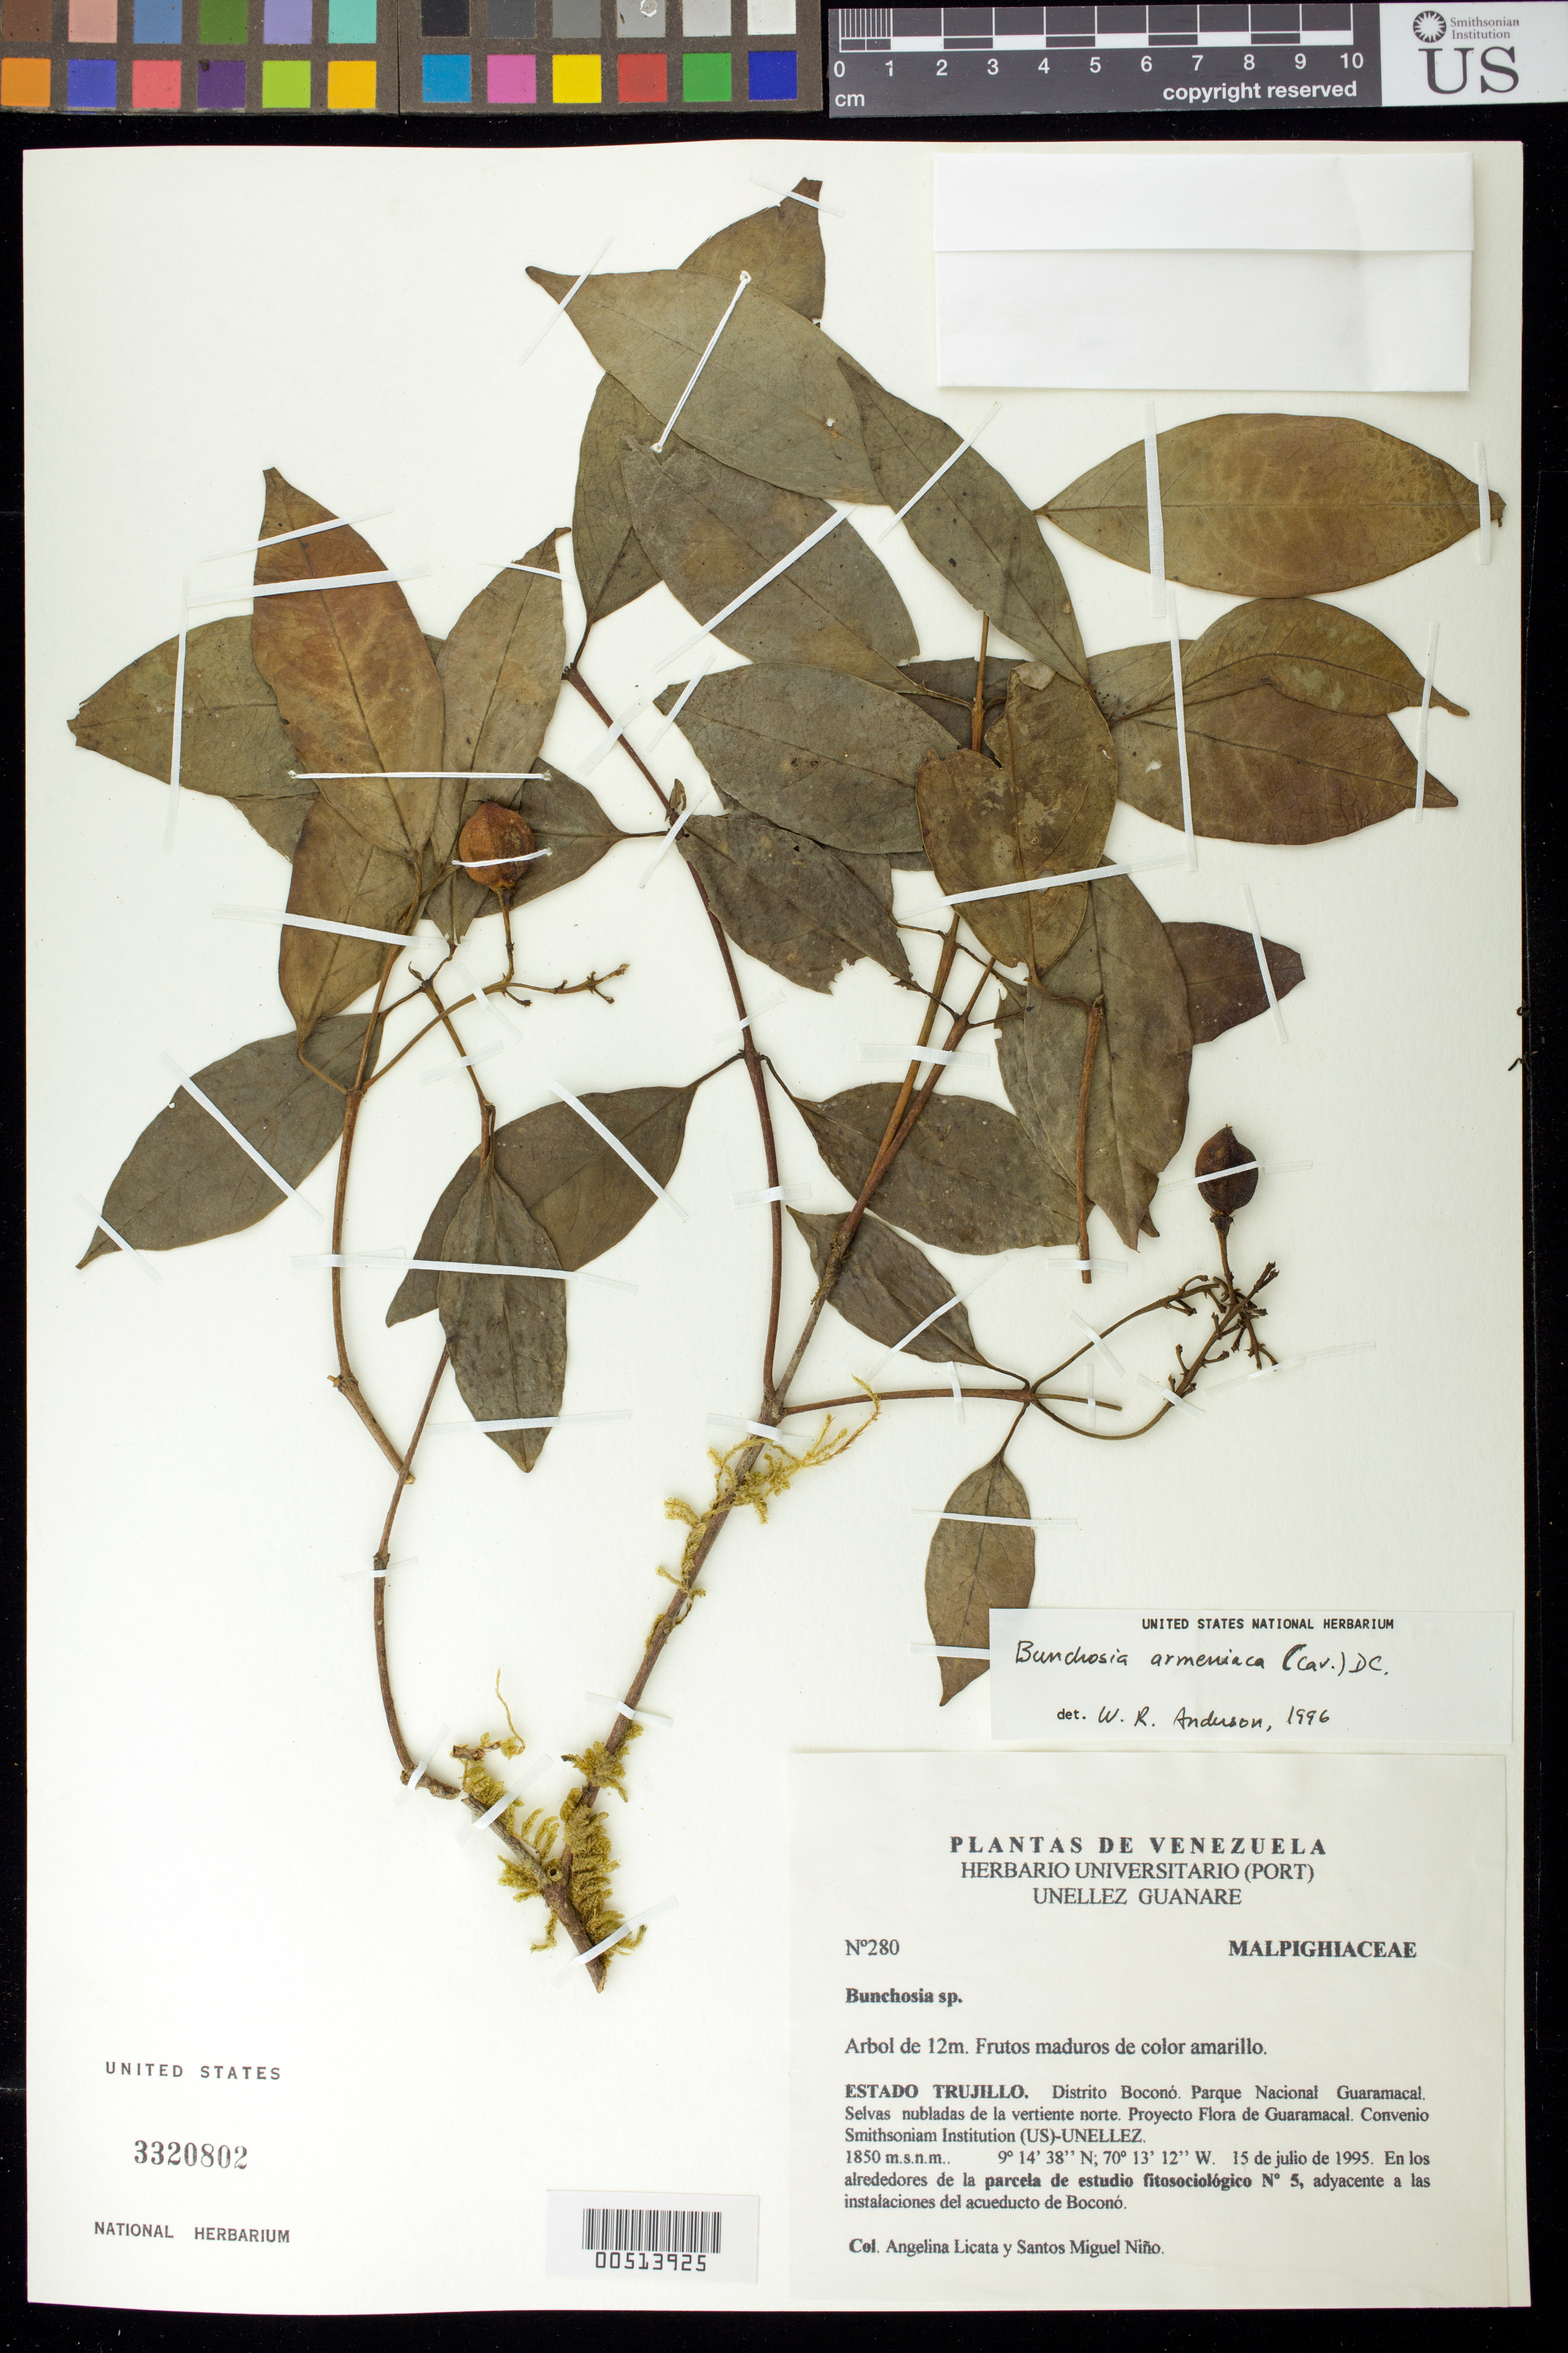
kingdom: Plantae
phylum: Tracheophyta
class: Magnoliopsida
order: Malpighiales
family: Malpighiaceae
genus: Bunchosia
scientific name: Bunchosia armeniaca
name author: (Cav.) DC.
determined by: Anderson, W. R., (MICH), University of Michigan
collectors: A. Licata & S. M. Niño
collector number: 280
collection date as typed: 15 Jul 1995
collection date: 1995-07-15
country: Venezuela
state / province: Trujillo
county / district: Boconó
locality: Parque Nacional Guaramacal, vertiente N, adyacente a las instalaciones del acueducto de Boconó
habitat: Selva nubladas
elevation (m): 1850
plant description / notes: MICH, NY, PORT, US, VEN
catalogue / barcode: US 3320802